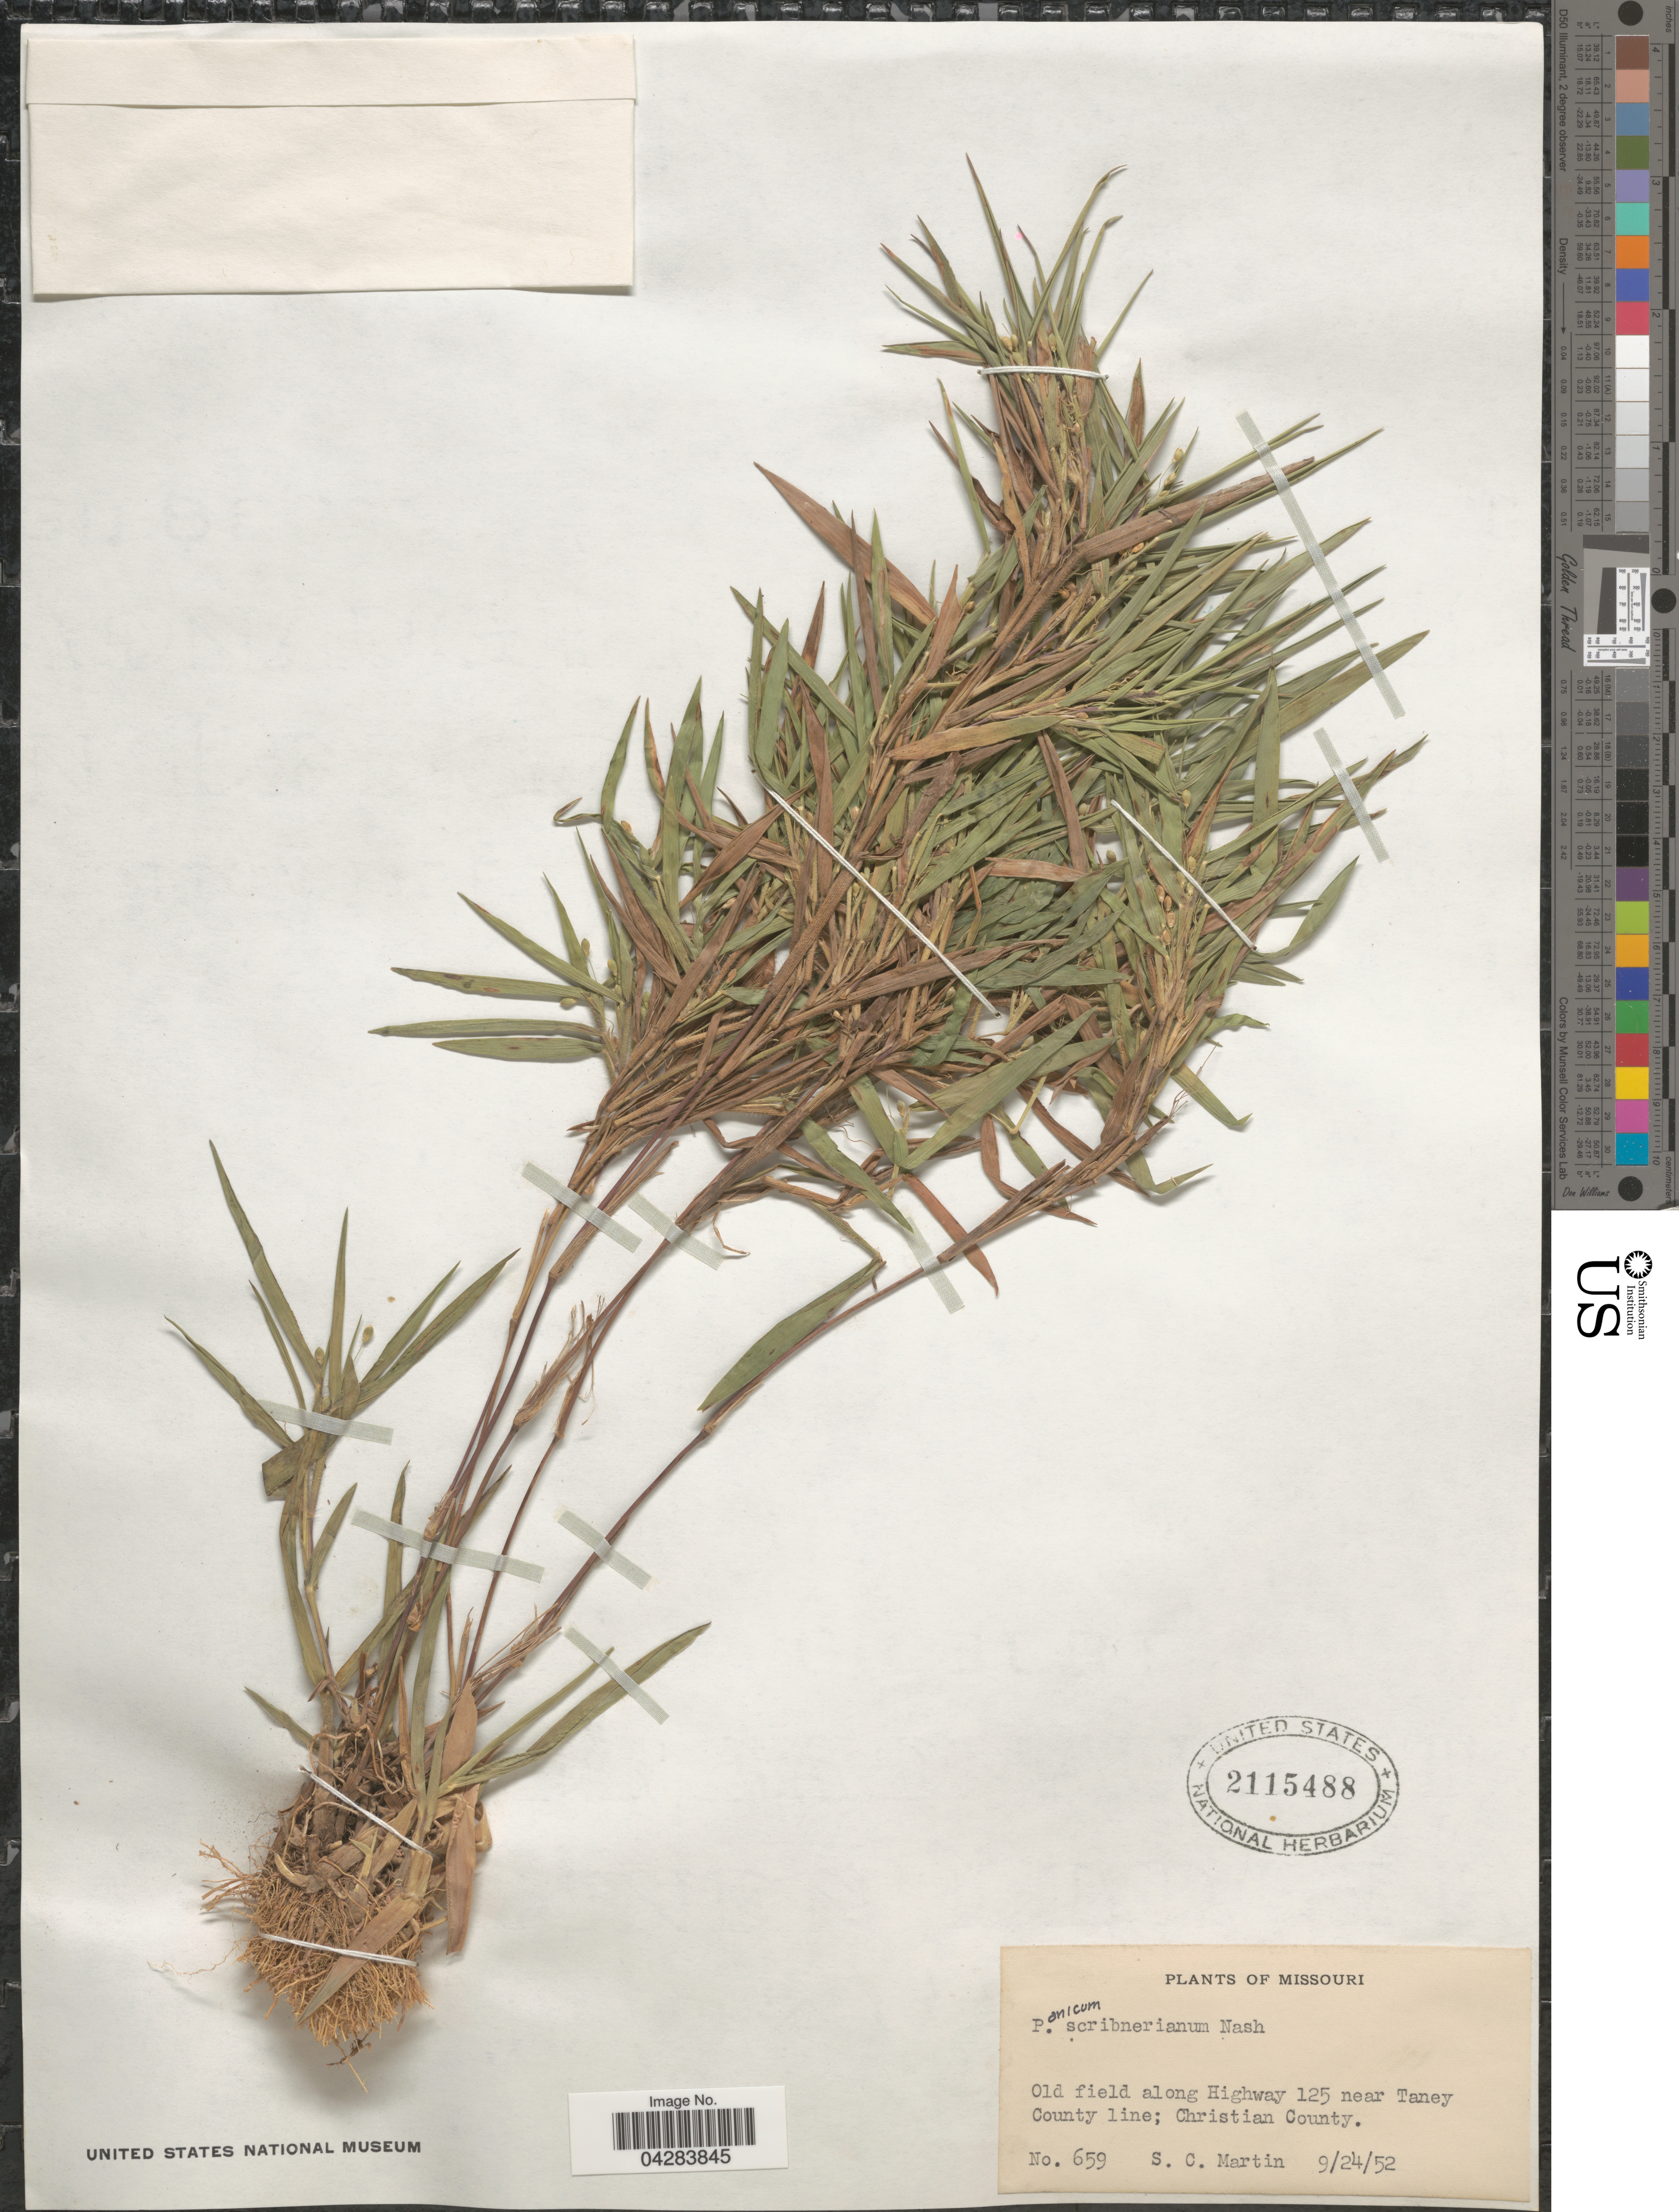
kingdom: Plantae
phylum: Tracheophyta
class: Liliopsida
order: Poales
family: Poaceae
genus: Dichanthelium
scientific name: Dichanthelium oligosanthes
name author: (Schult.) Gould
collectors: S. C. Martin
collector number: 659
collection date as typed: Transcribed d/m/y: 24/9/52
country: United States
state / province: Missouri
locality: Old field along Highway 125 near Taney County line; Christian County.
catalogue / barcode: US 2115488